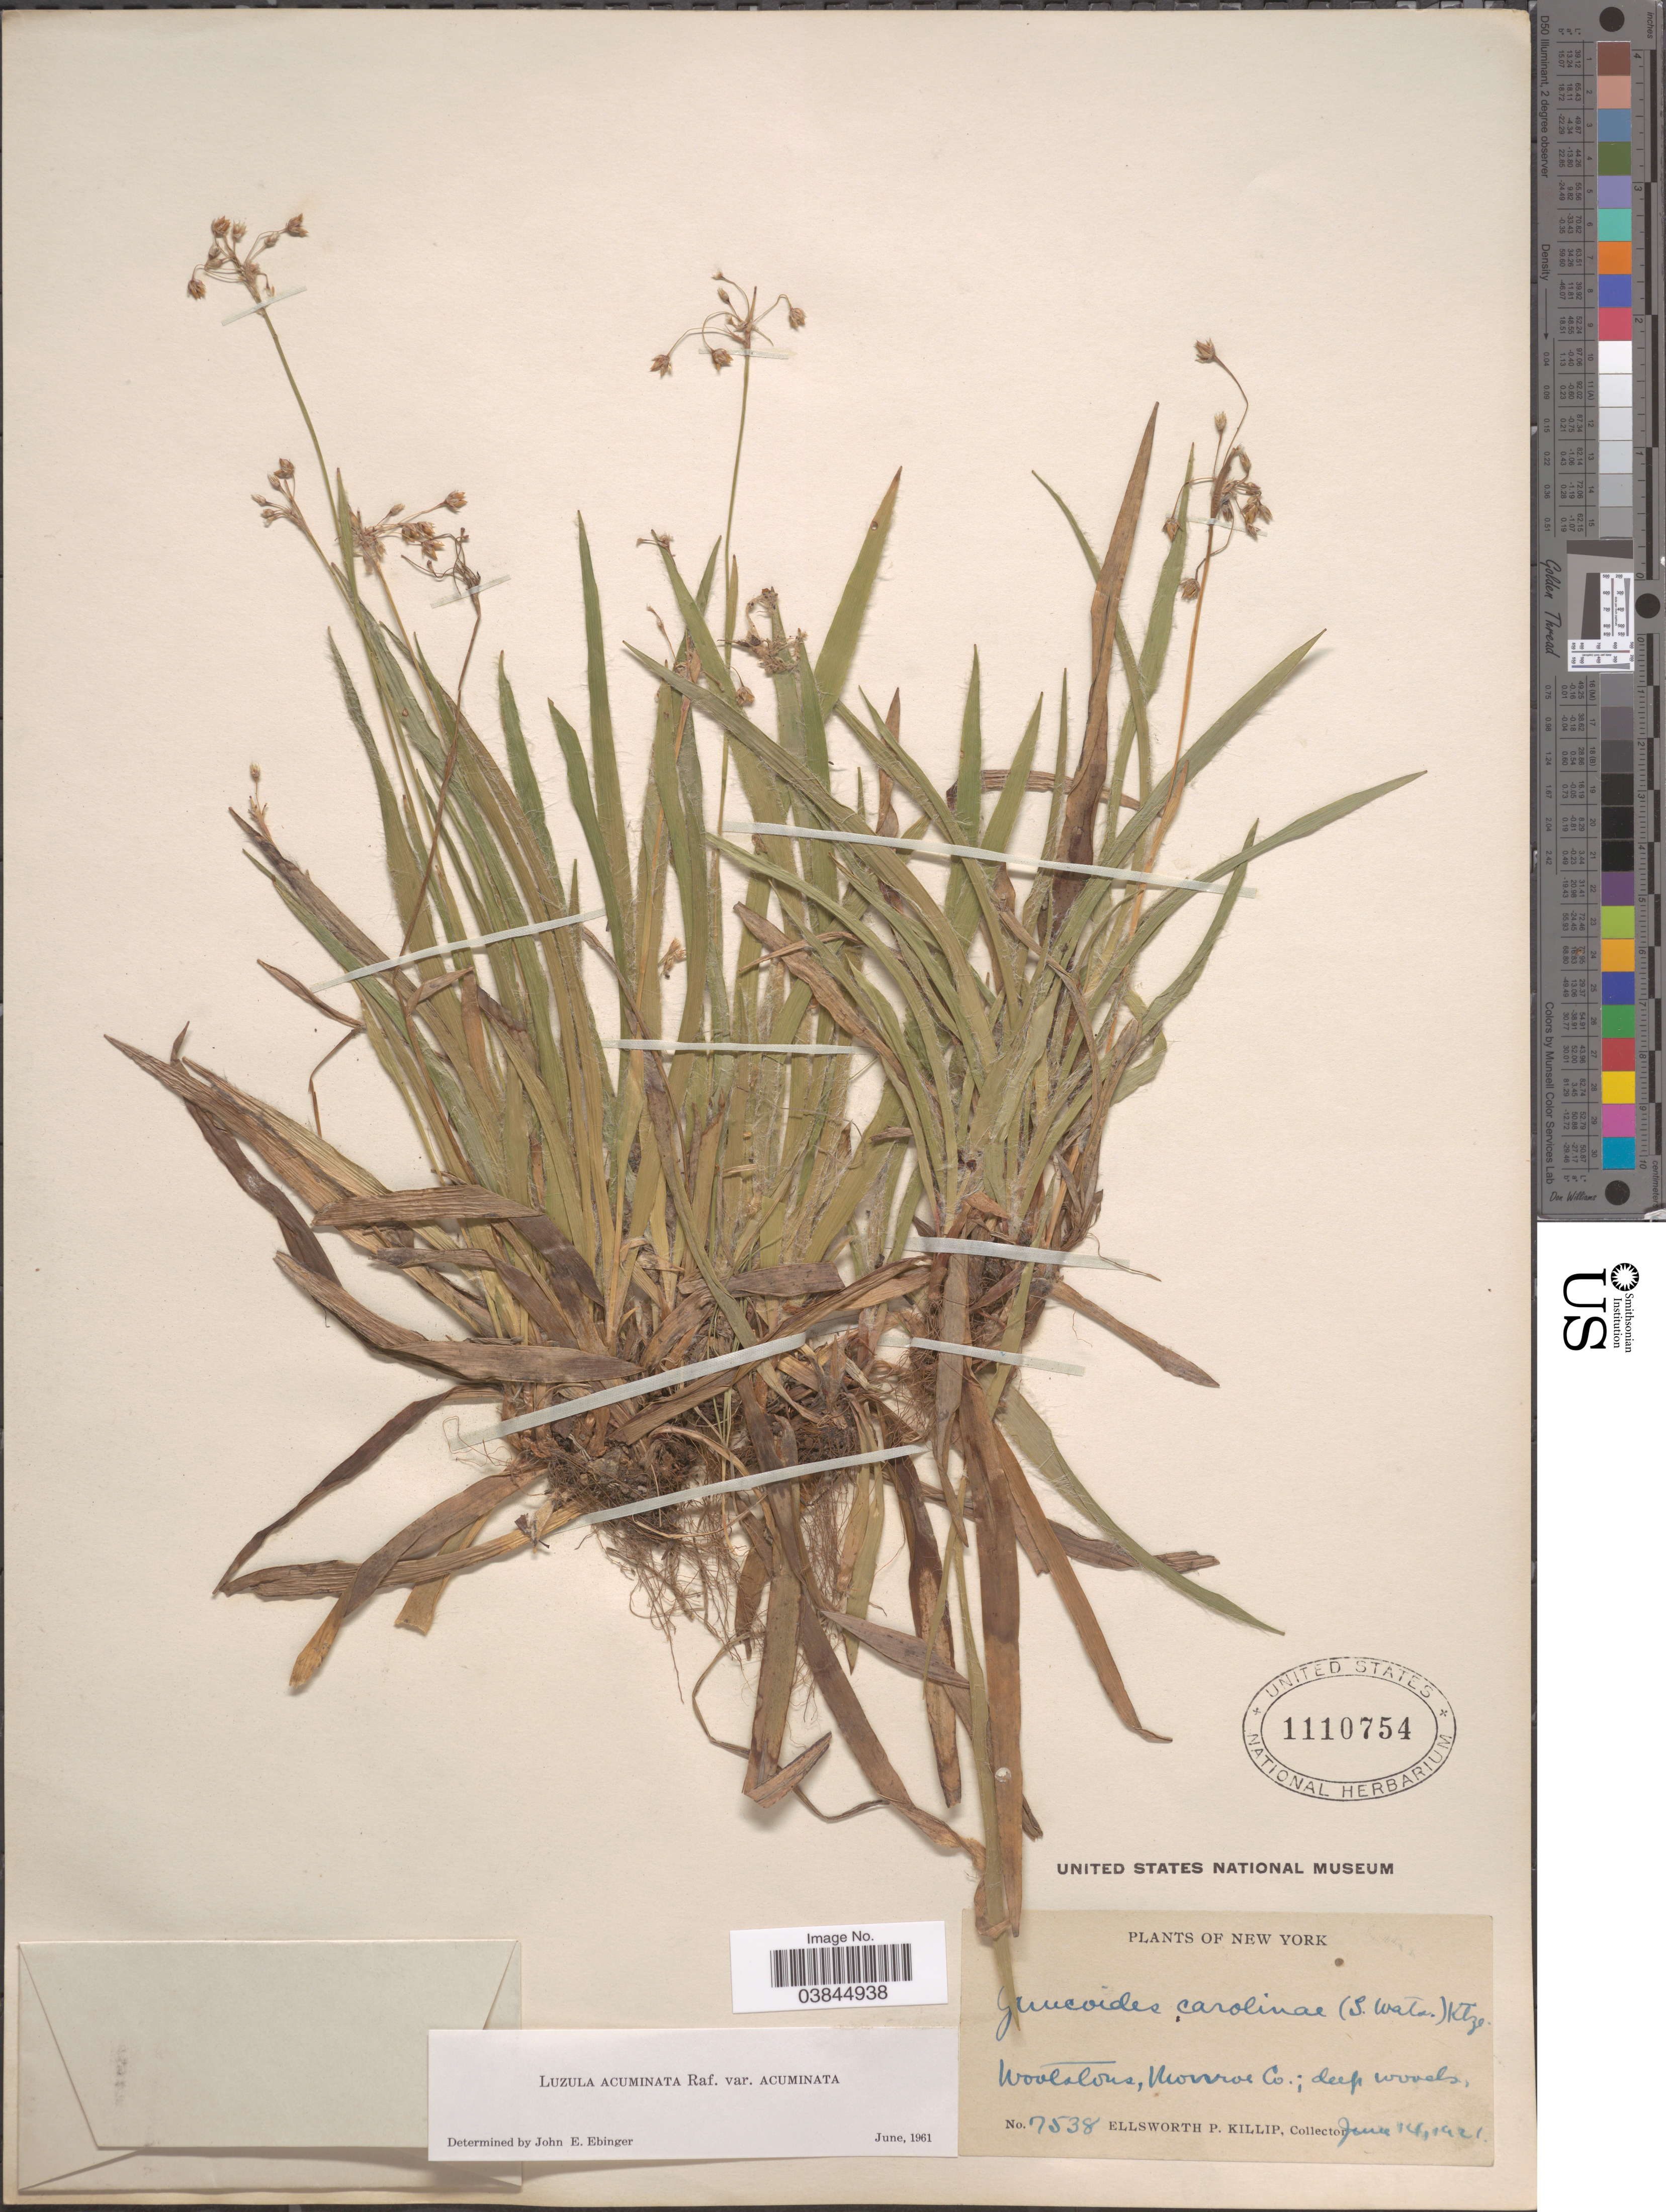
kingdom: Plantae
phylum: Tracheophyta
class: Liliopsida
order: Poales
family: Juncaceae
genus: Luzula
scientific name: Luzula acuminata var. acuminata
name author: Raf.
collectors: E. P. Killip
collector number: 7538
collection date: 1921-06-14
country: United States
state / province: New York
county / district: Monroe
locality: Woolstons. Deep Woods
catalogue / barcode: US 1110754